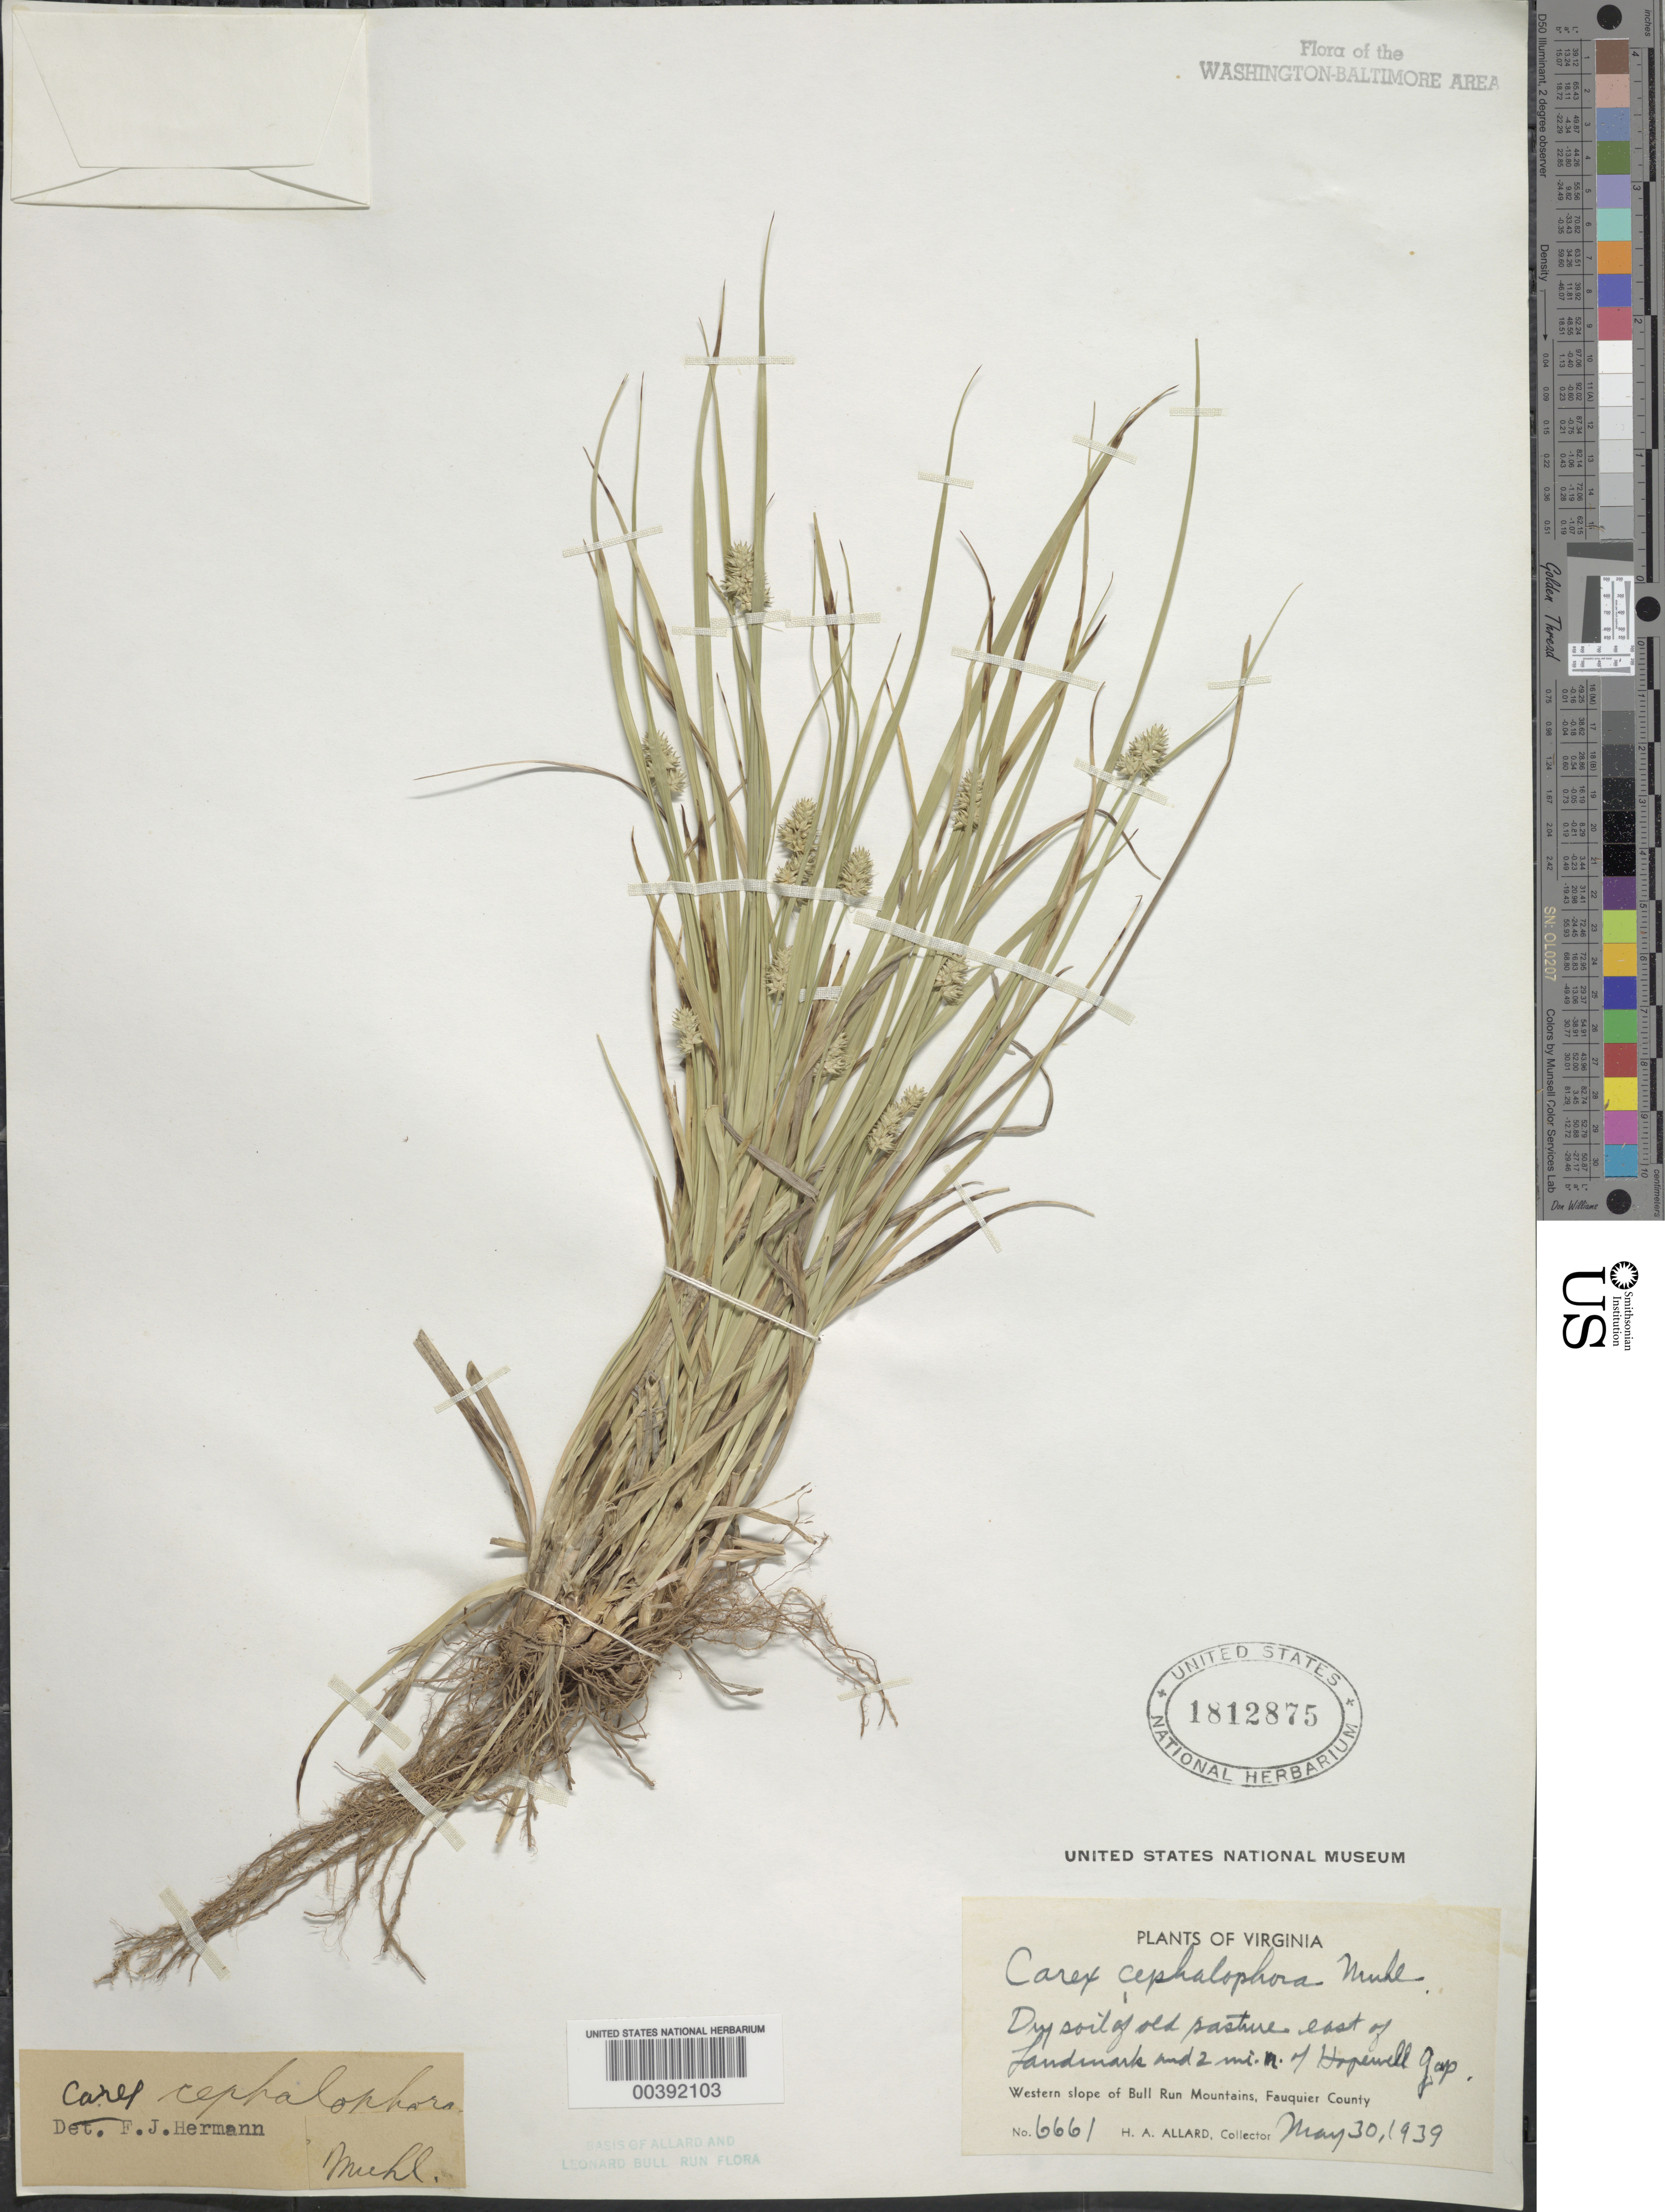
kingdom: Plantae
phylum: Tracheophyta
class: Liliopsida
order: Poales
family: Cyperaceae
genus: Carex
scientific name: Carex cephalophora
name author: Muhl. ex Willd.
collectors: H. A. Allard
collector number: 6661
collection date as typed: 30 May 1939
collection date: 1939-05-30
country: United States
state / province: Virginia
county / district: Fauquier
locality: N of Hopewell Gap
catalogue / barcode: US 1812875